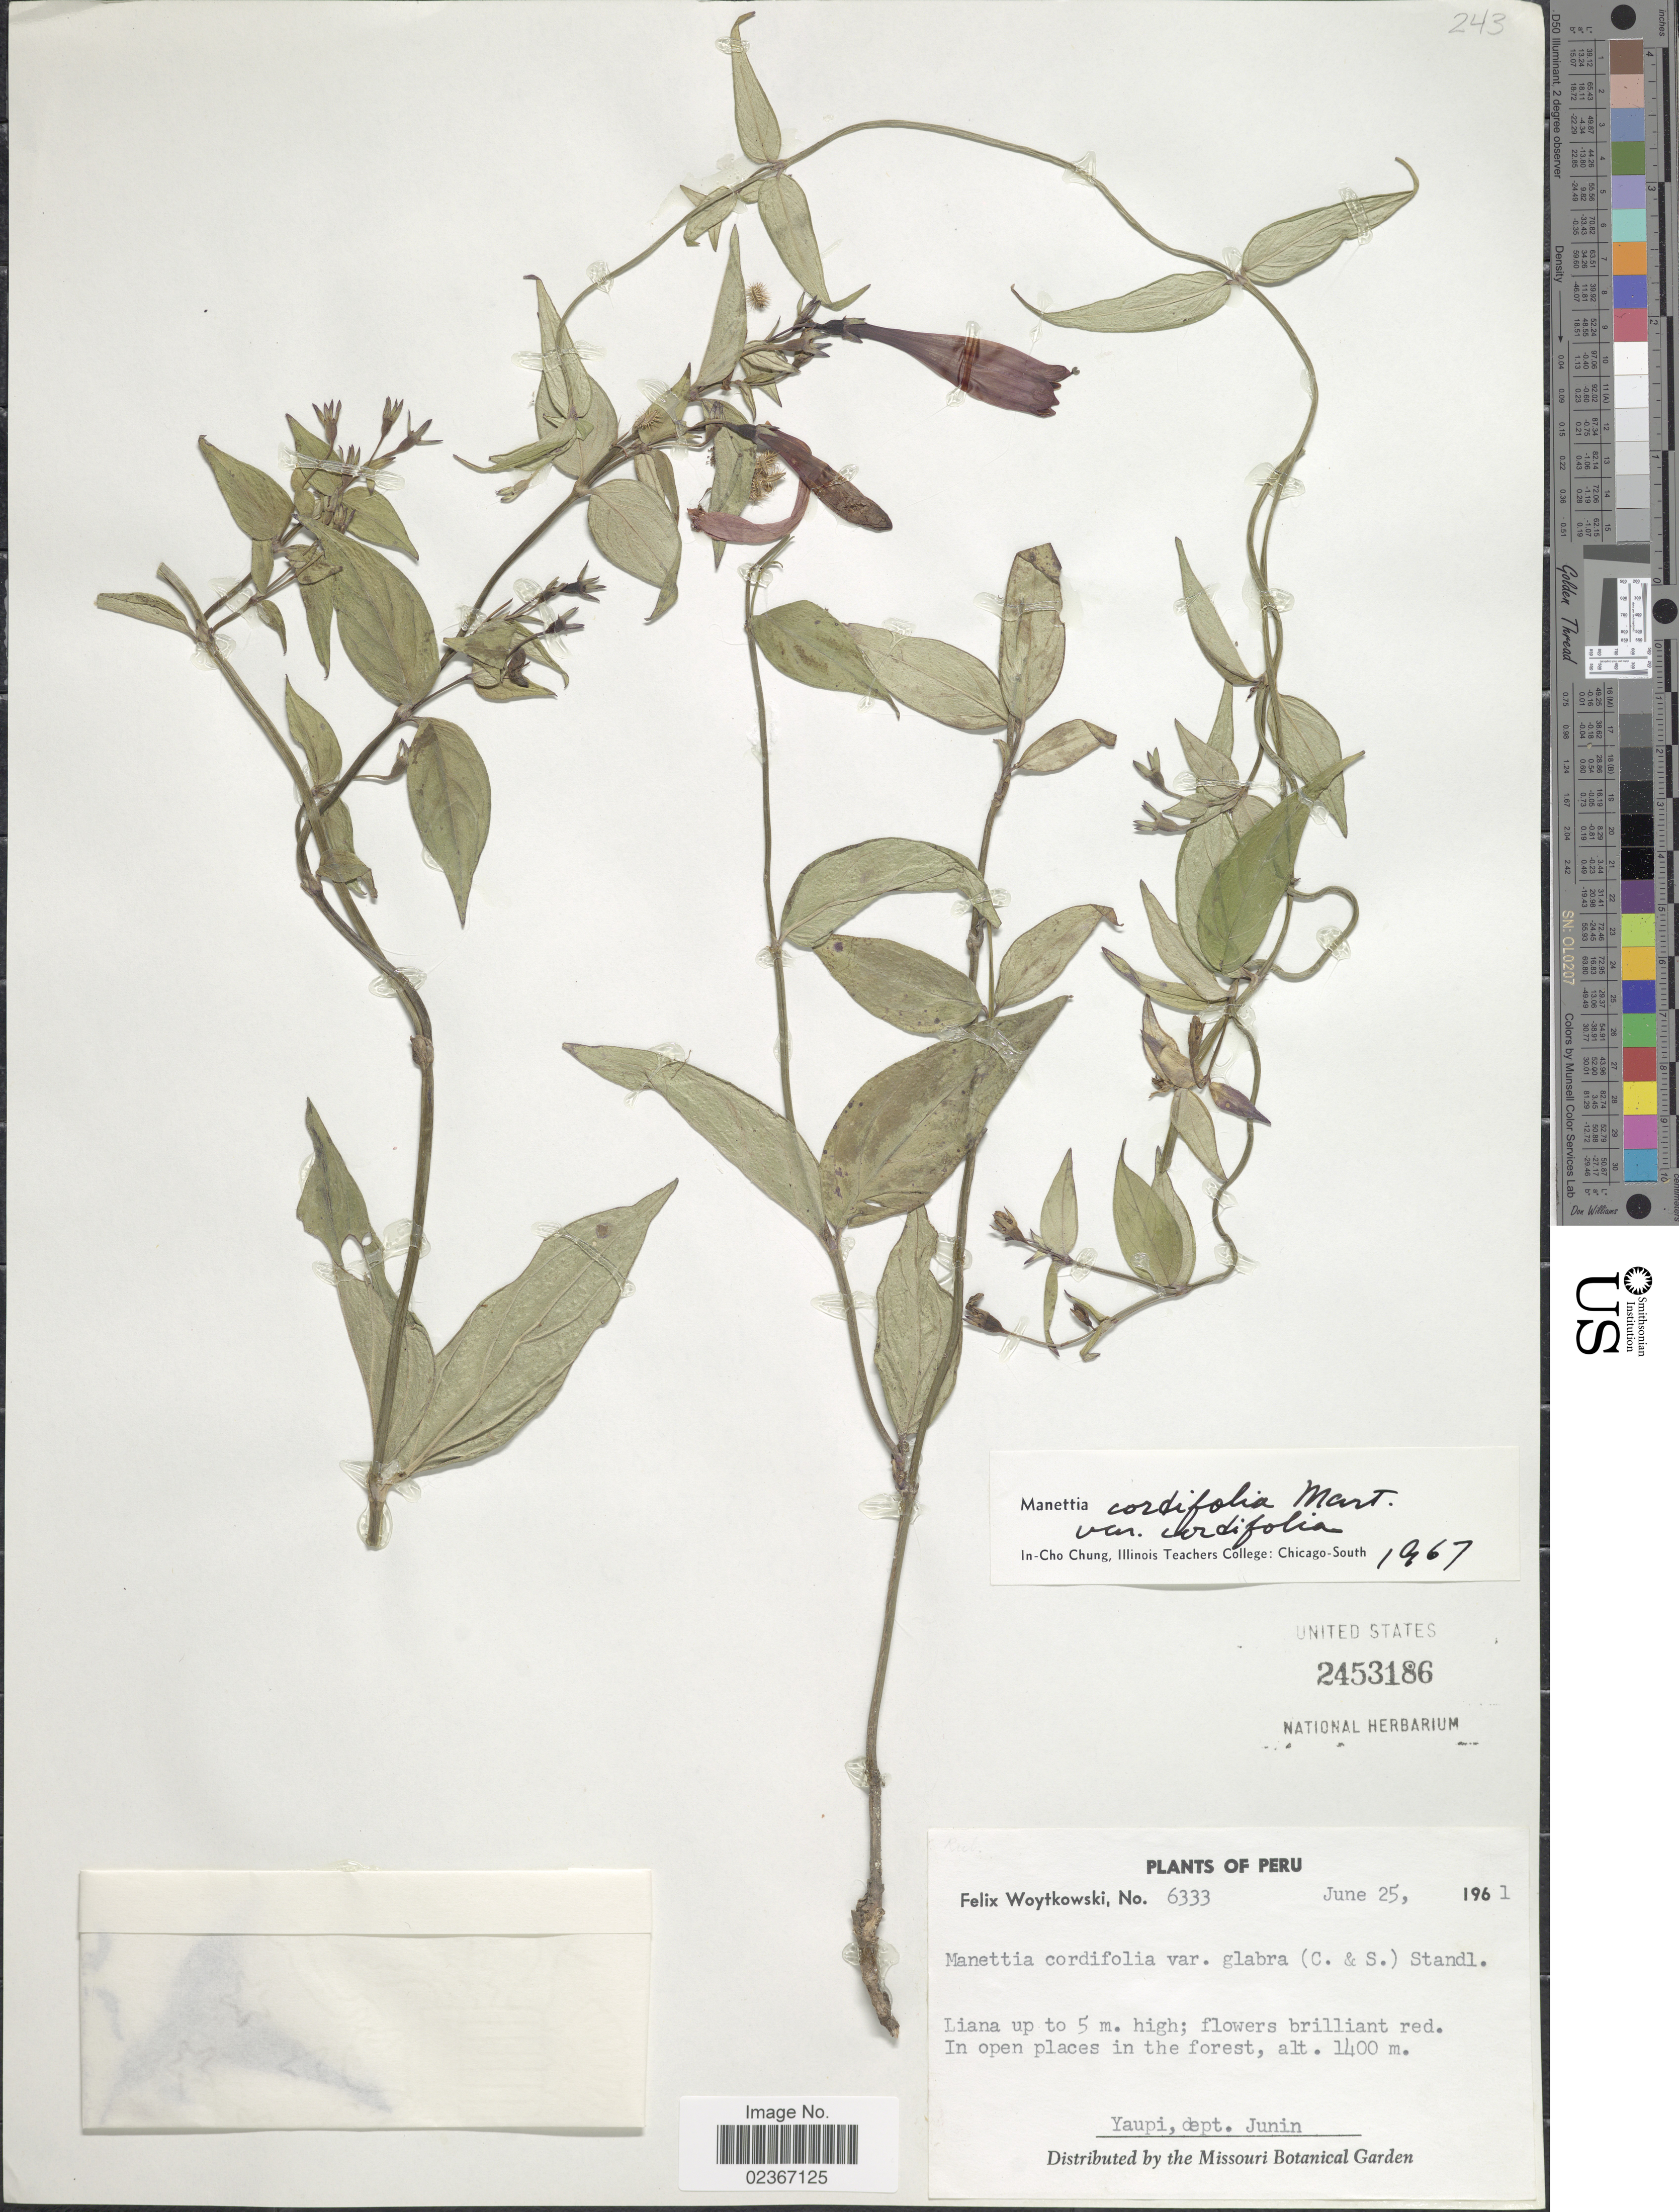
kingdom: Plantae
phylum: Tracheophyta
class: Magnoliopsida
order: Gentianales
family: Rubiaceae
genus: Manettia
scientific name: Manettia cordifolia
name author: Mart.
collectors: F. Woytkowski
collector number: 6333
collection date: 1961-06-25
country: Peru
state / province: Junín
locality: Yaupi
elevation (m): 1400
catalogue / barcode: US 2453186